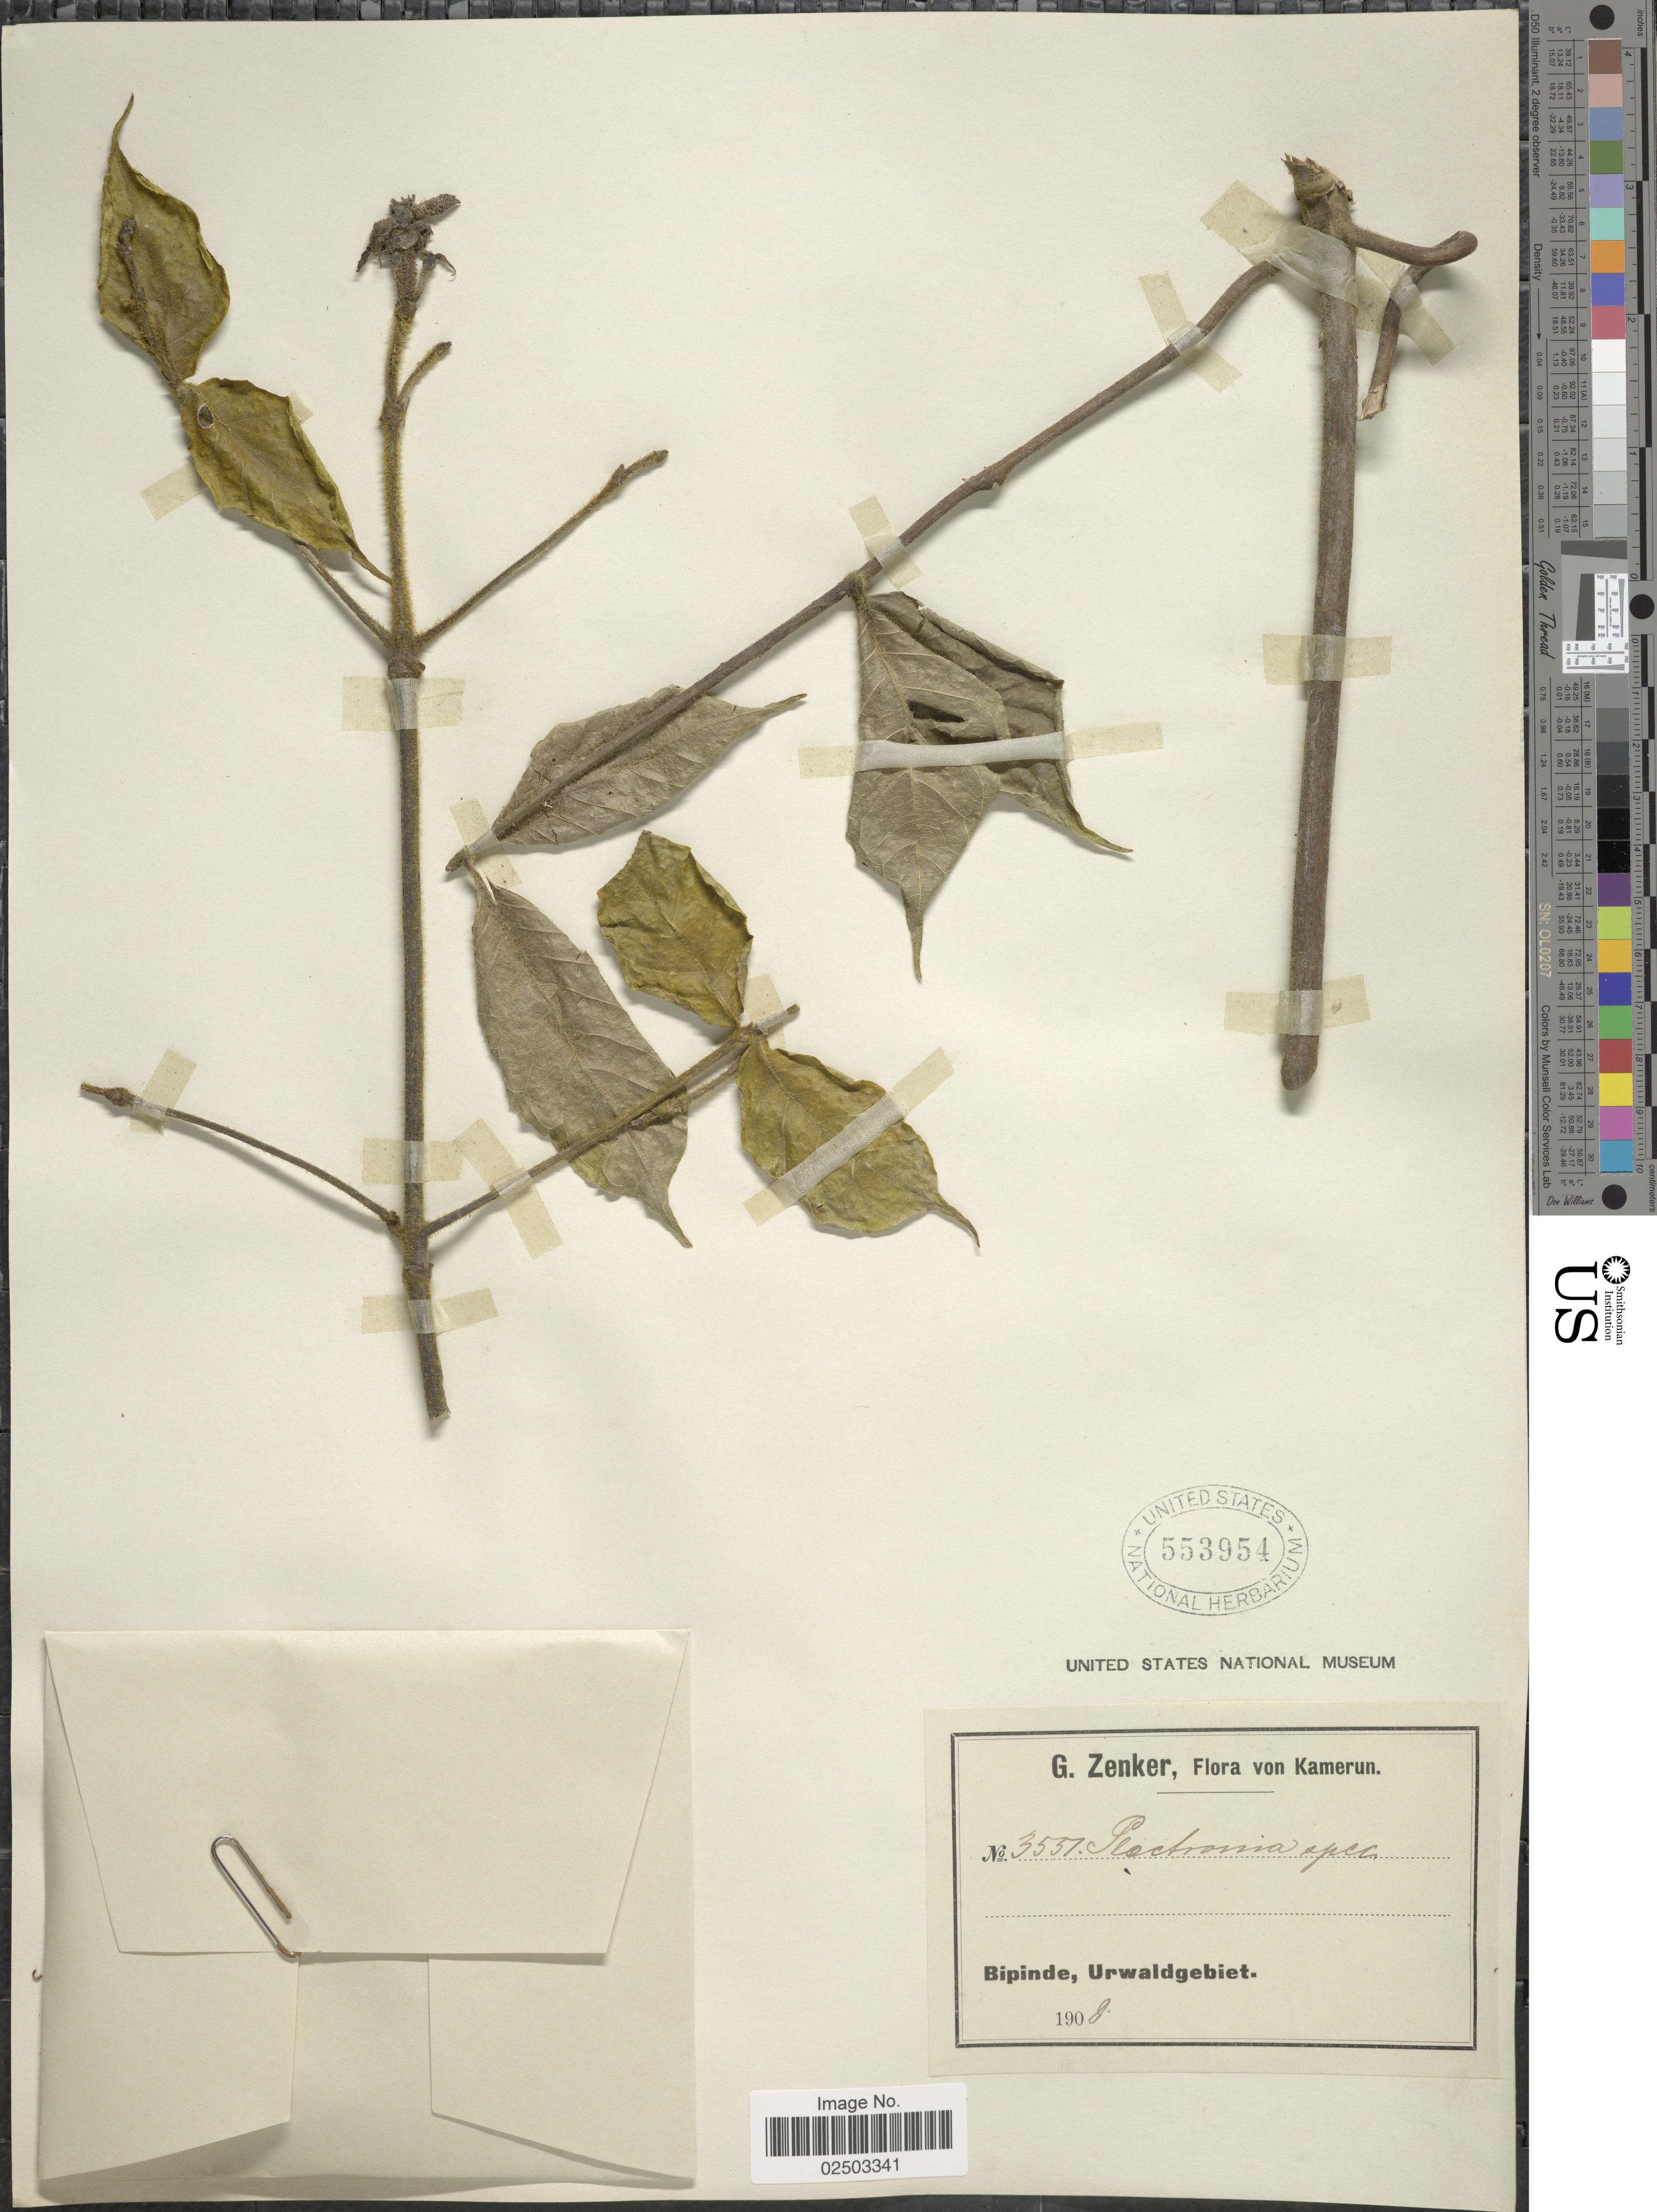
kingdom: Plantae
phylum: Tracheophyta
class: Magnoliopsida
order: Gentianales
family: Rubiaceae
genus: Bridsonia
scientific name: Bridsonia chamaedendrum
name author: (Kuntze) Verstraete & A.E. van Wyk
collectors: G. A. Zenker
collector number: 3551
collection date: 1908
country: Cameroon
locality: Bipinde, Urwaldgebiet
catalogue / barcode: US 553954